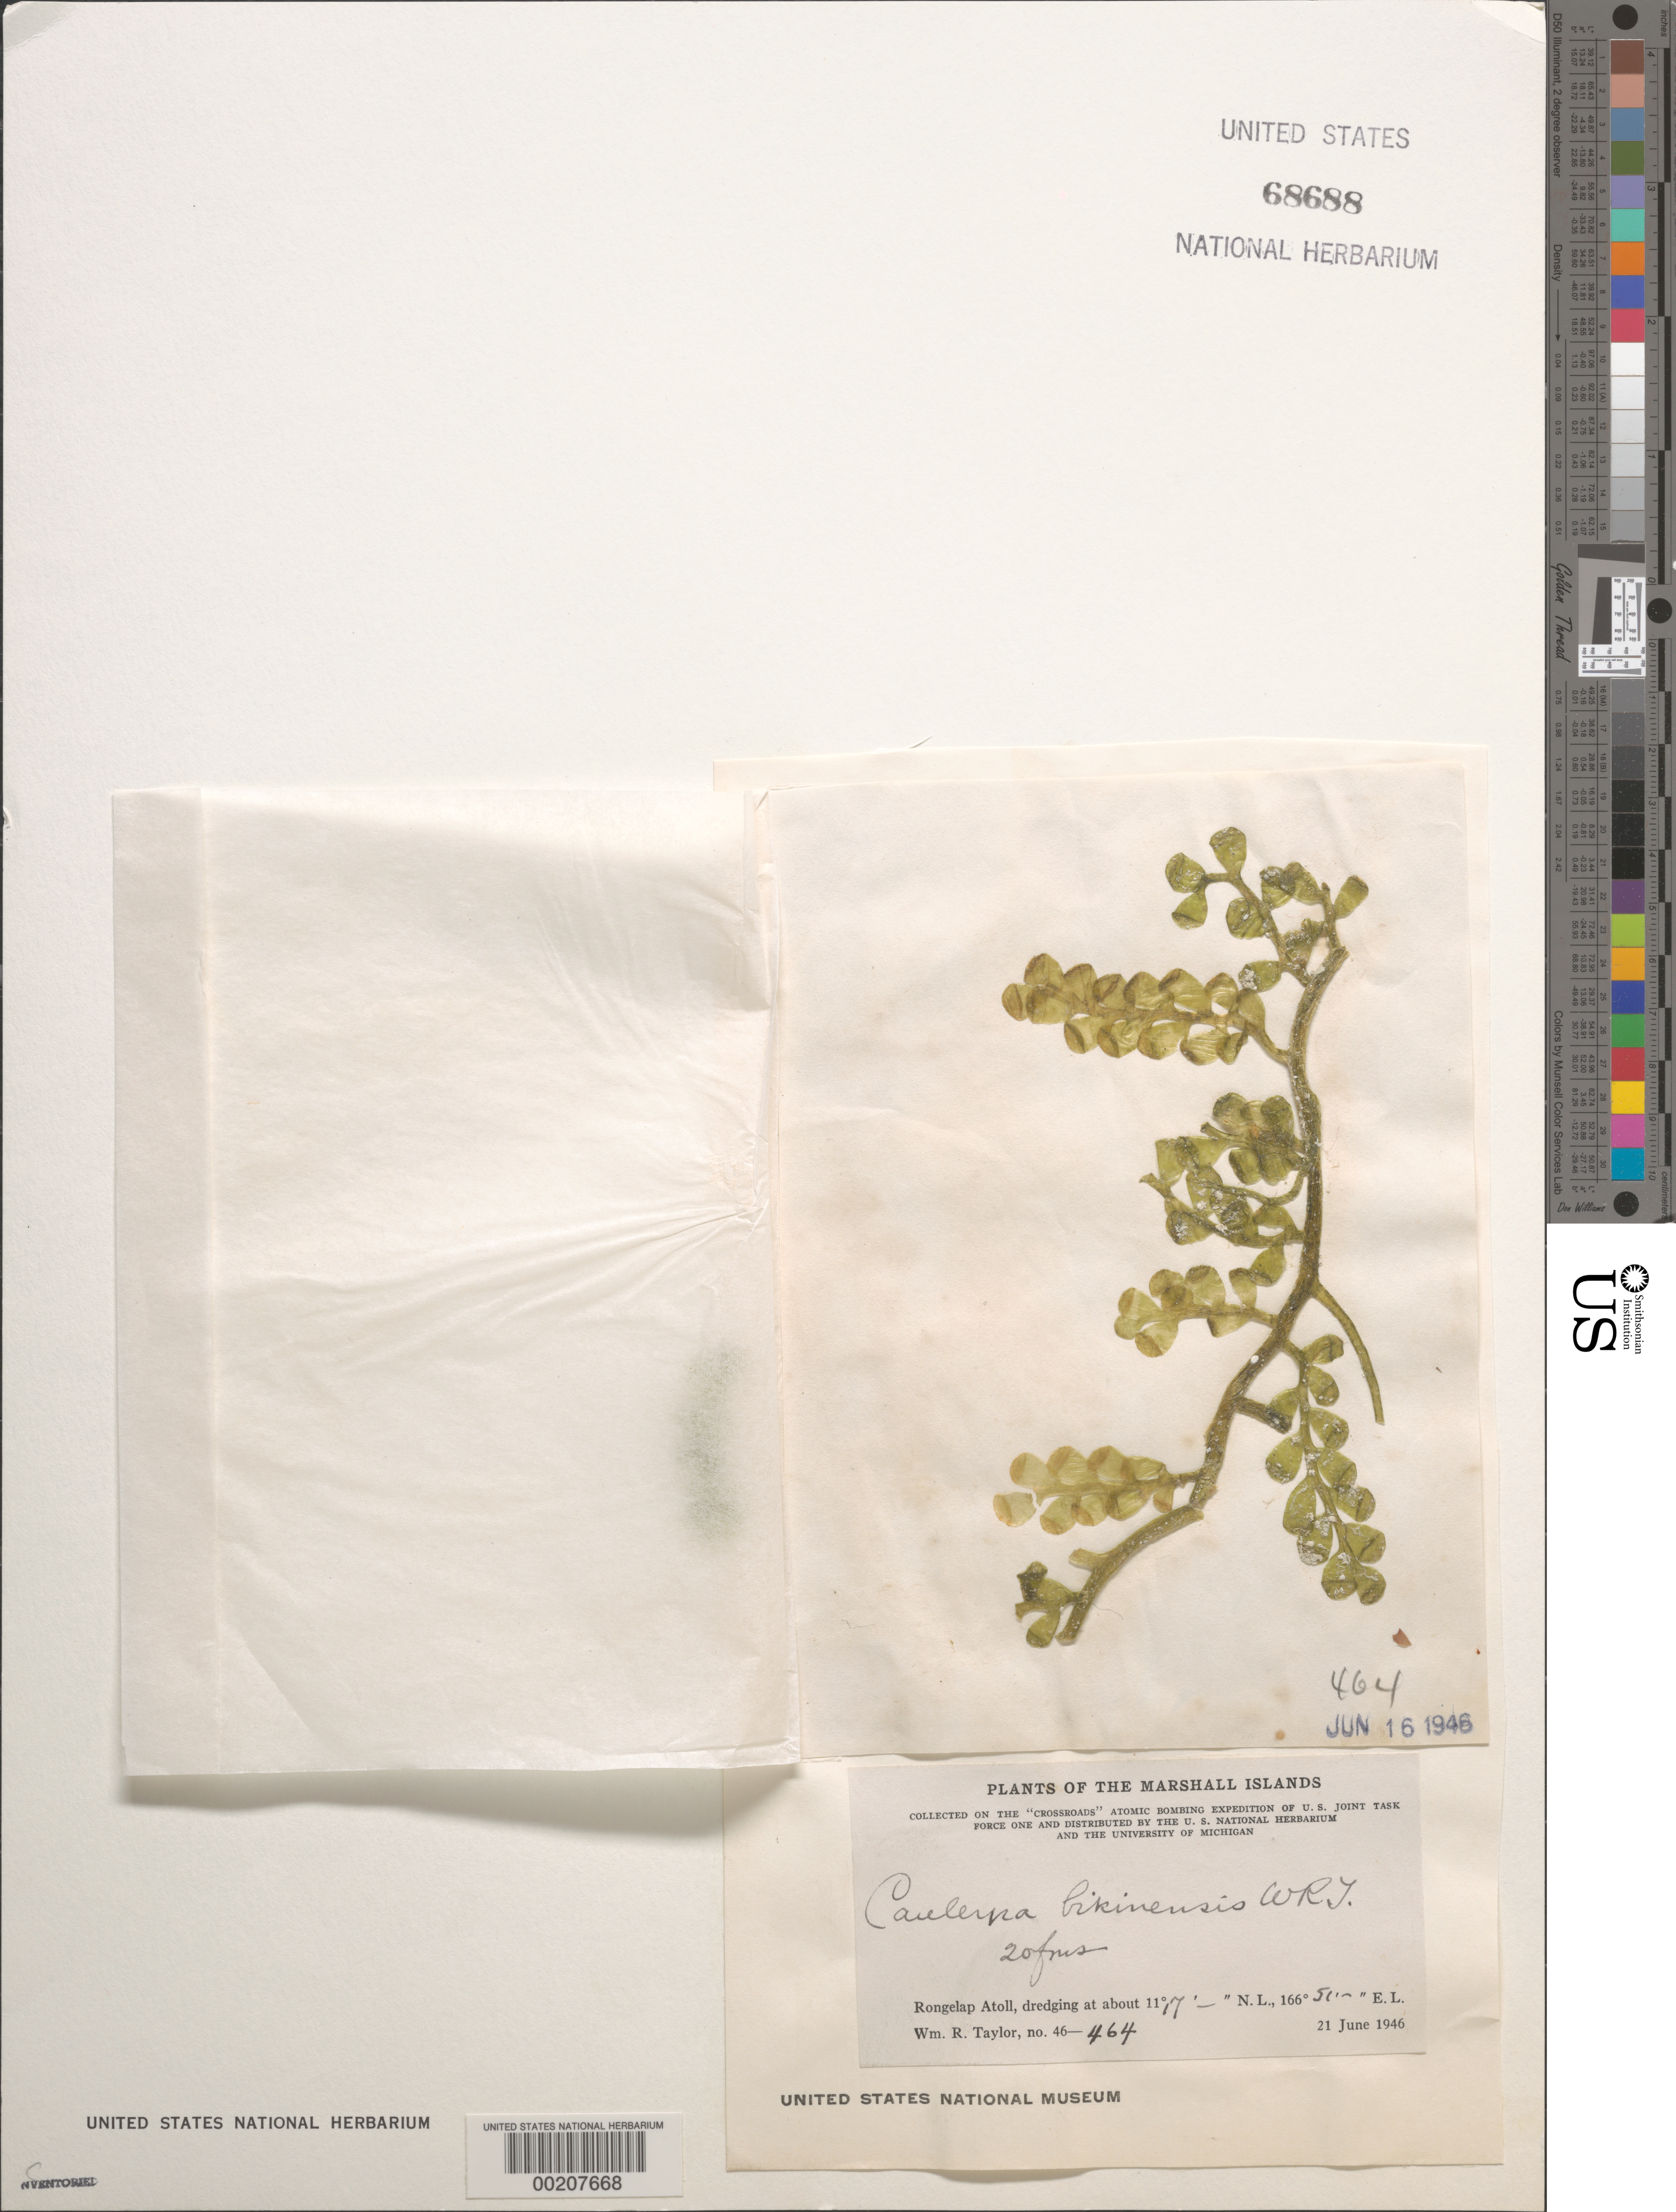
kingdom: Plantae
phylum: Chlorophyta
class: Ulvophyceae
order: Bryopsidales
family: Caulerpaceae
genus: Caulerpa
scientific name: Caulerpa bikinensis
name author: W.R. Taylor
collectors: W. R. Taylor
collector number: WRT 46-464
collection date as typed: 21 Jun 1946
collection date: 1946-06-21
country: Marshall Islands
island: Rongelap Atoll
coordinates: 11 17' N, 166 51' E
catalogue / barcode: US 68688